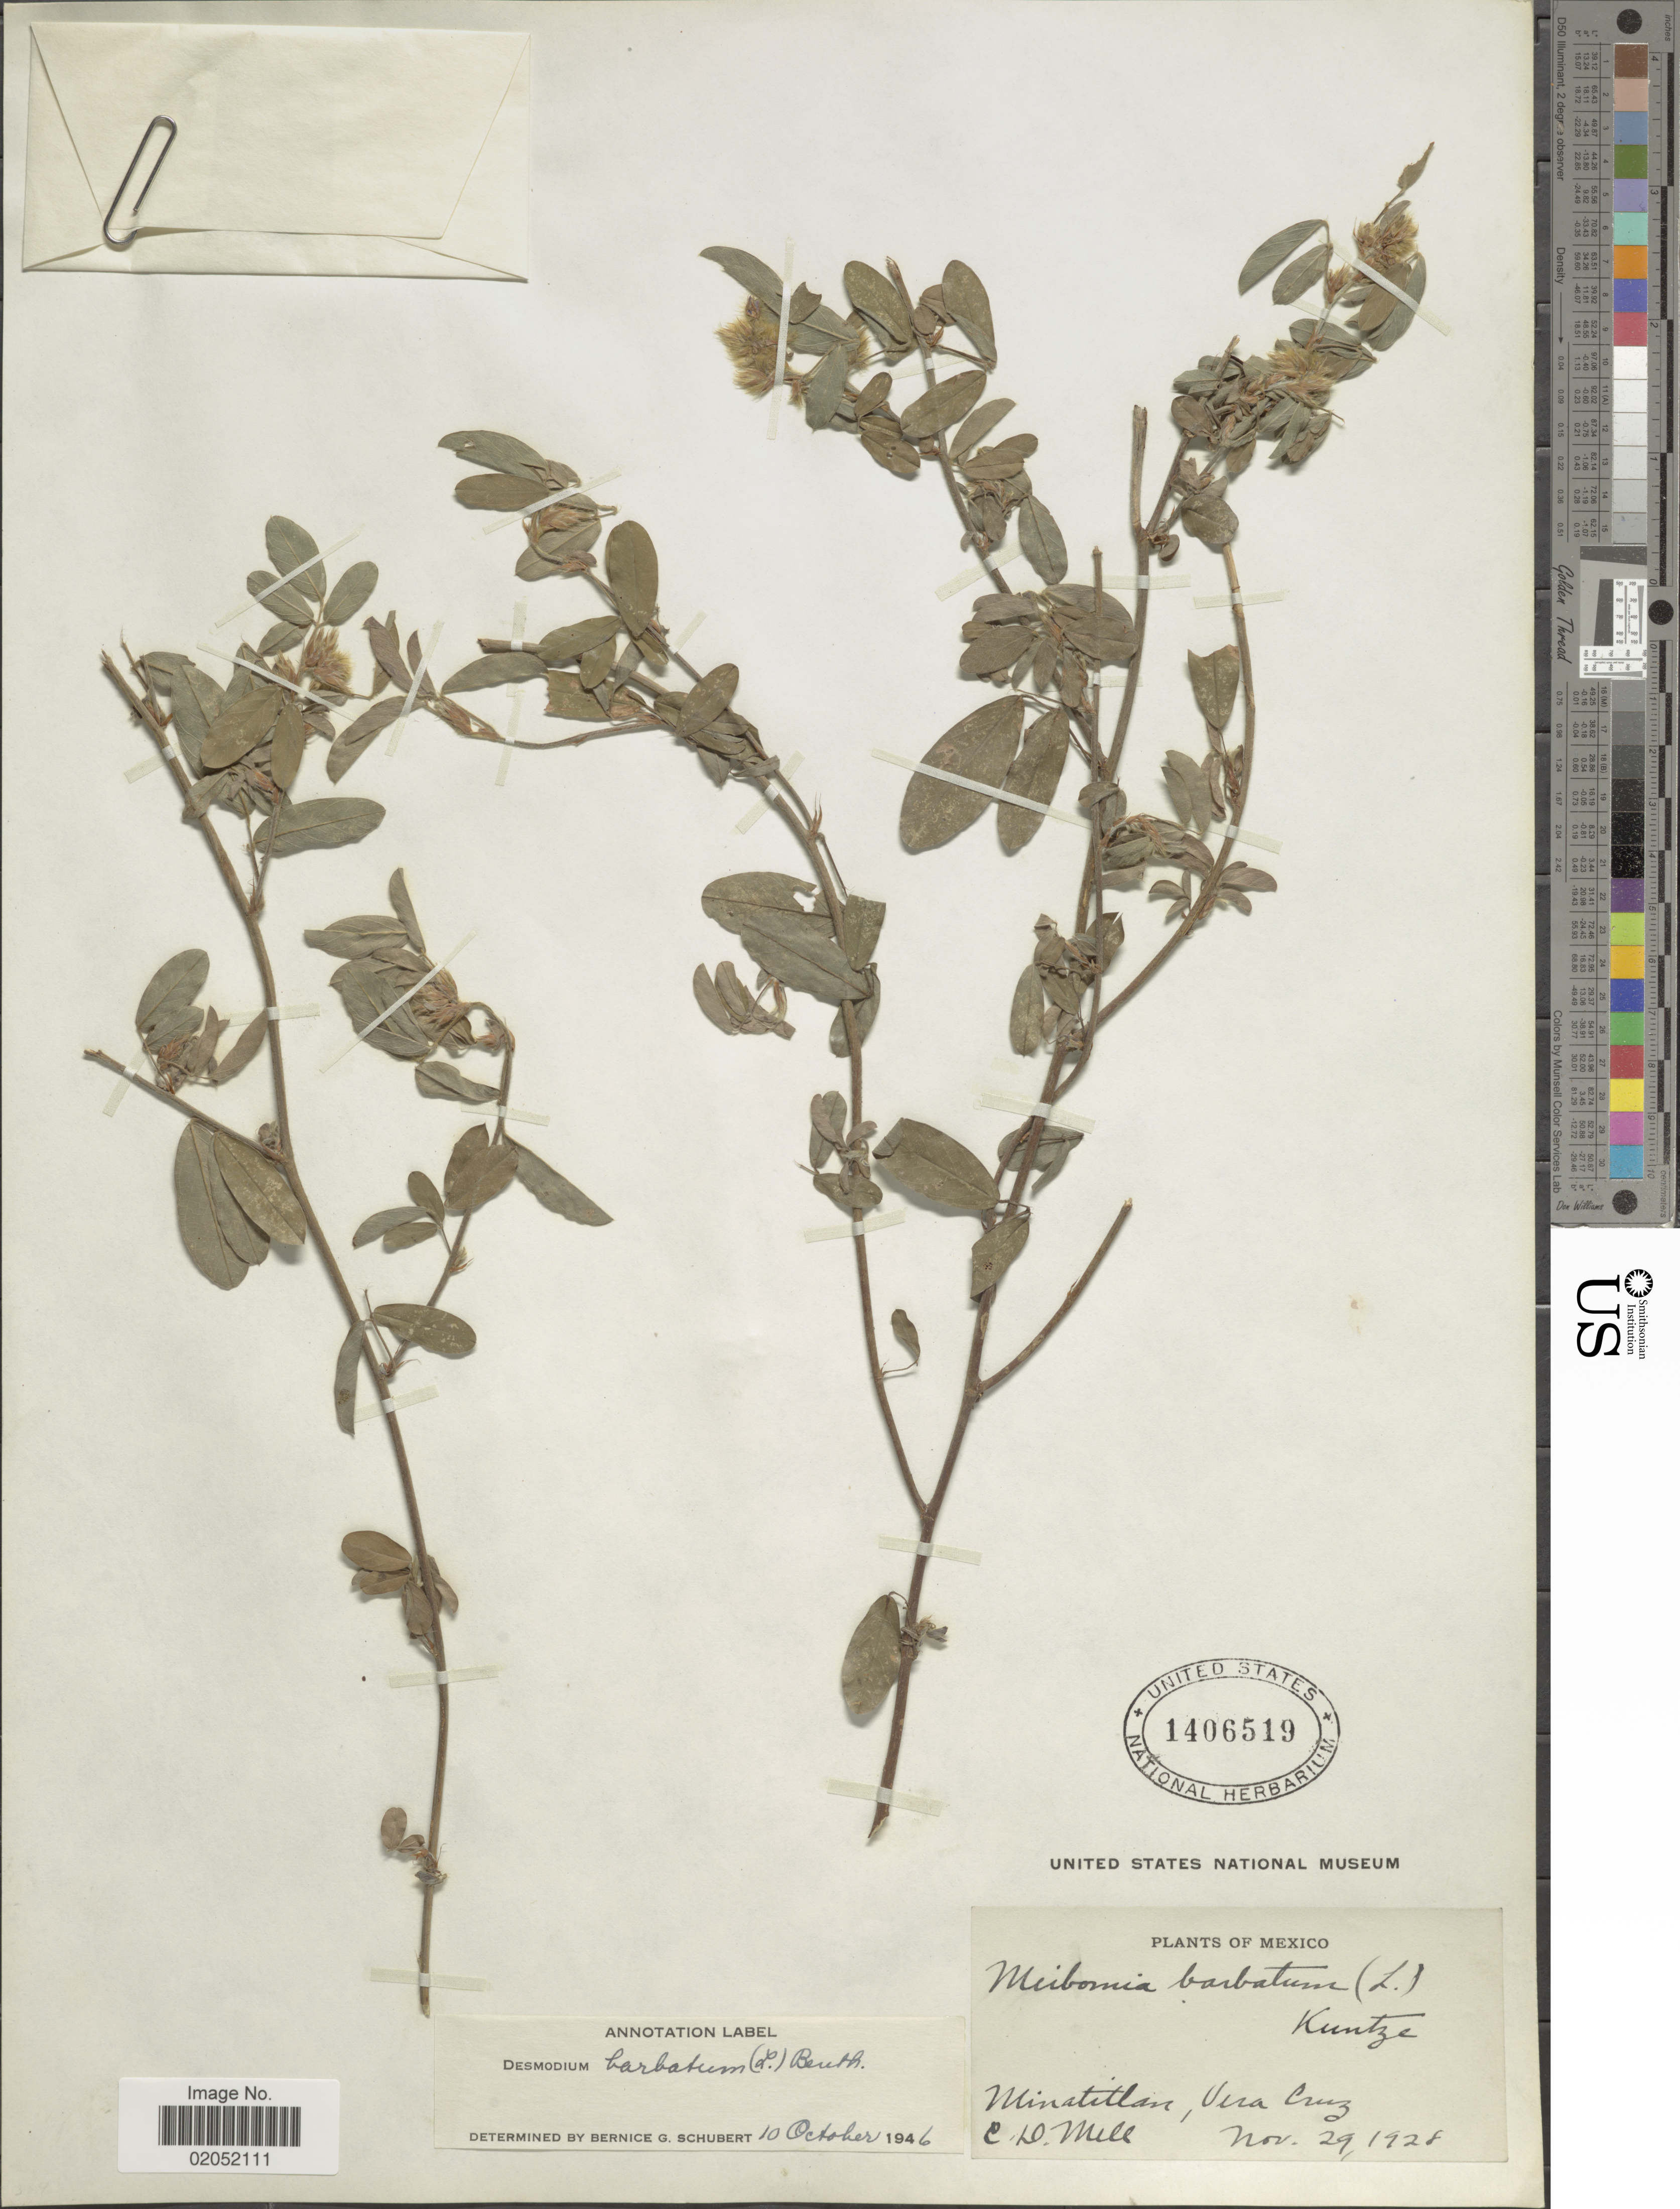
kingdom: Plantae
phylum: Tracheophyta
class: Magnoliopsida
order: Fabales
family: Fabaceae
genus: Grona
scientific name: Grona barbata var. barbata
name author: (L.) H. Ohashi & K. Ohashi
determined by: Strong, Mark T., (BOT), Smithsonian Institution - National Museum of Natural History (UNITED STATES)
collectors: C. D. Mill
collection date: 1928-11-29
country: Mexico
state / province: Veracruz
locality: Minatitlan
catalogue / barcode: US 1406519